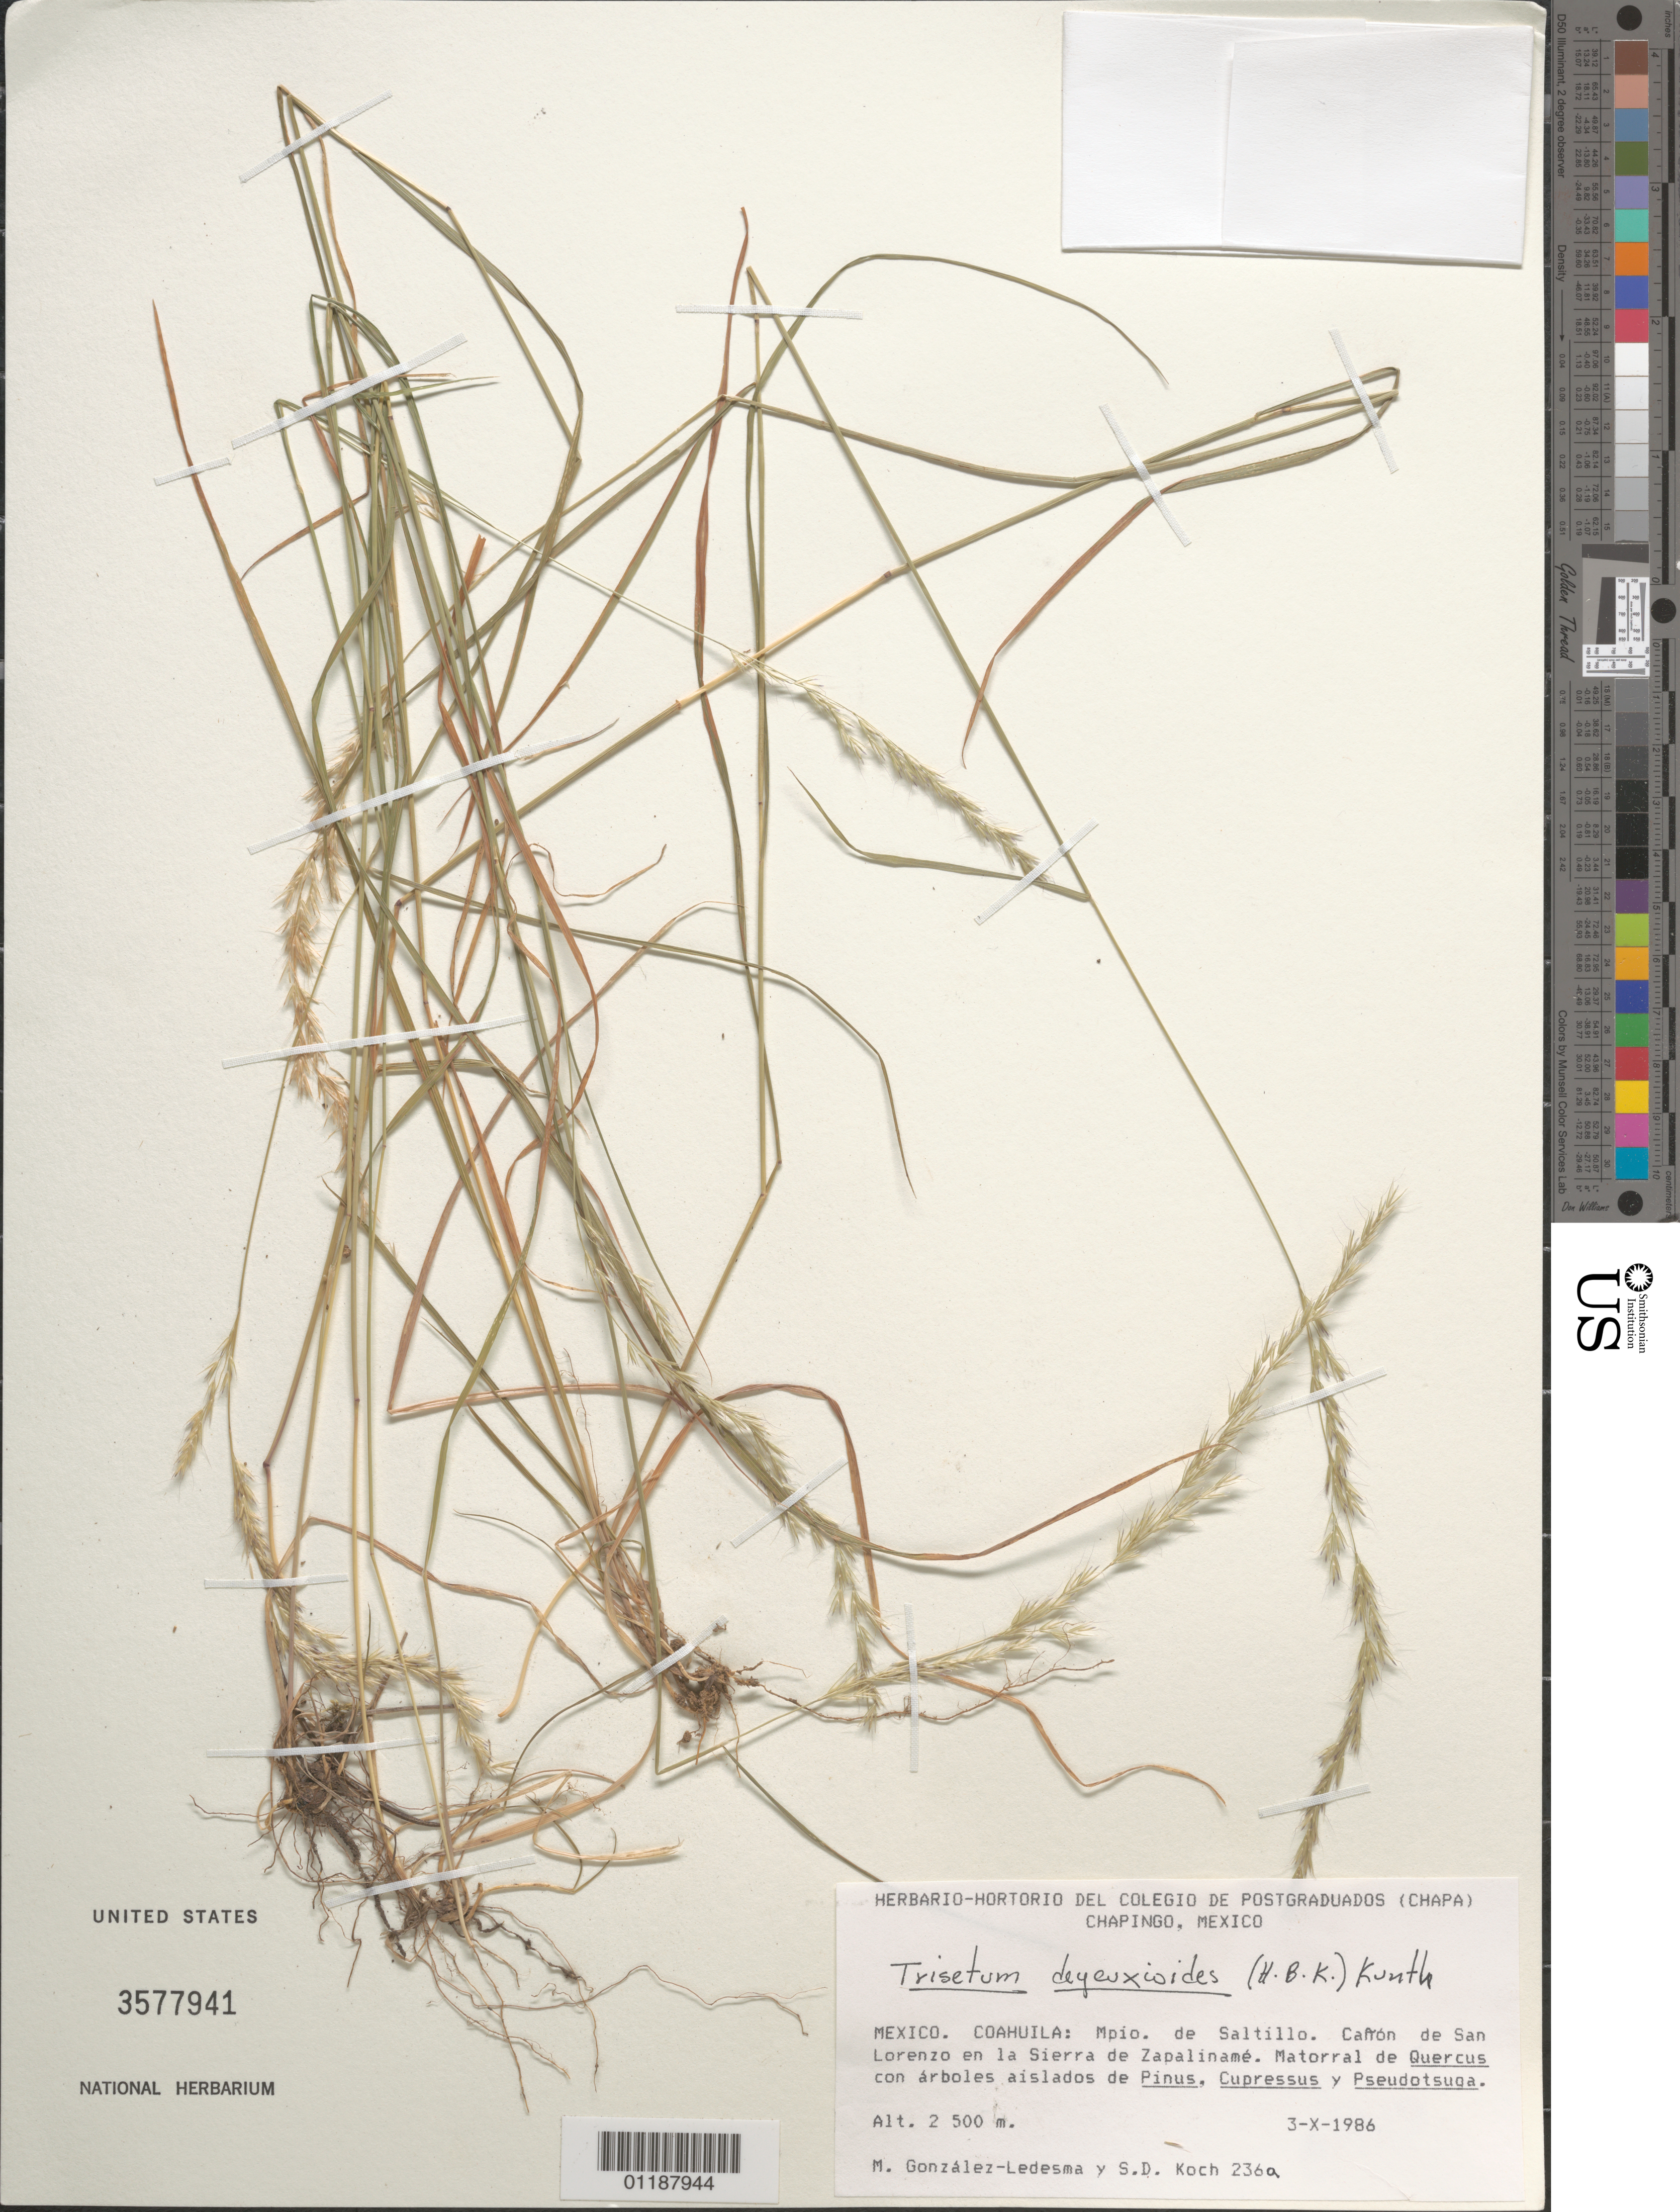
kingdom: Plantae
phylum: Tracheophyta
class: Liliopsida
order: Poales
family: Poaceae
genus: Trisetum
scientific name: Trisetum deyeuxioides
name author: (Kunth) Kunth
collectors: M. González-Ledesma & S. D. Koch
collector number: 236a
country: Mexico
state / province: Coahuila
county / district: Saltillo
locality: CaCafron de San Lorenzo en la Sierra de Zapaliname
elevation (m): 2500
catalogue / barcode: US 3577941